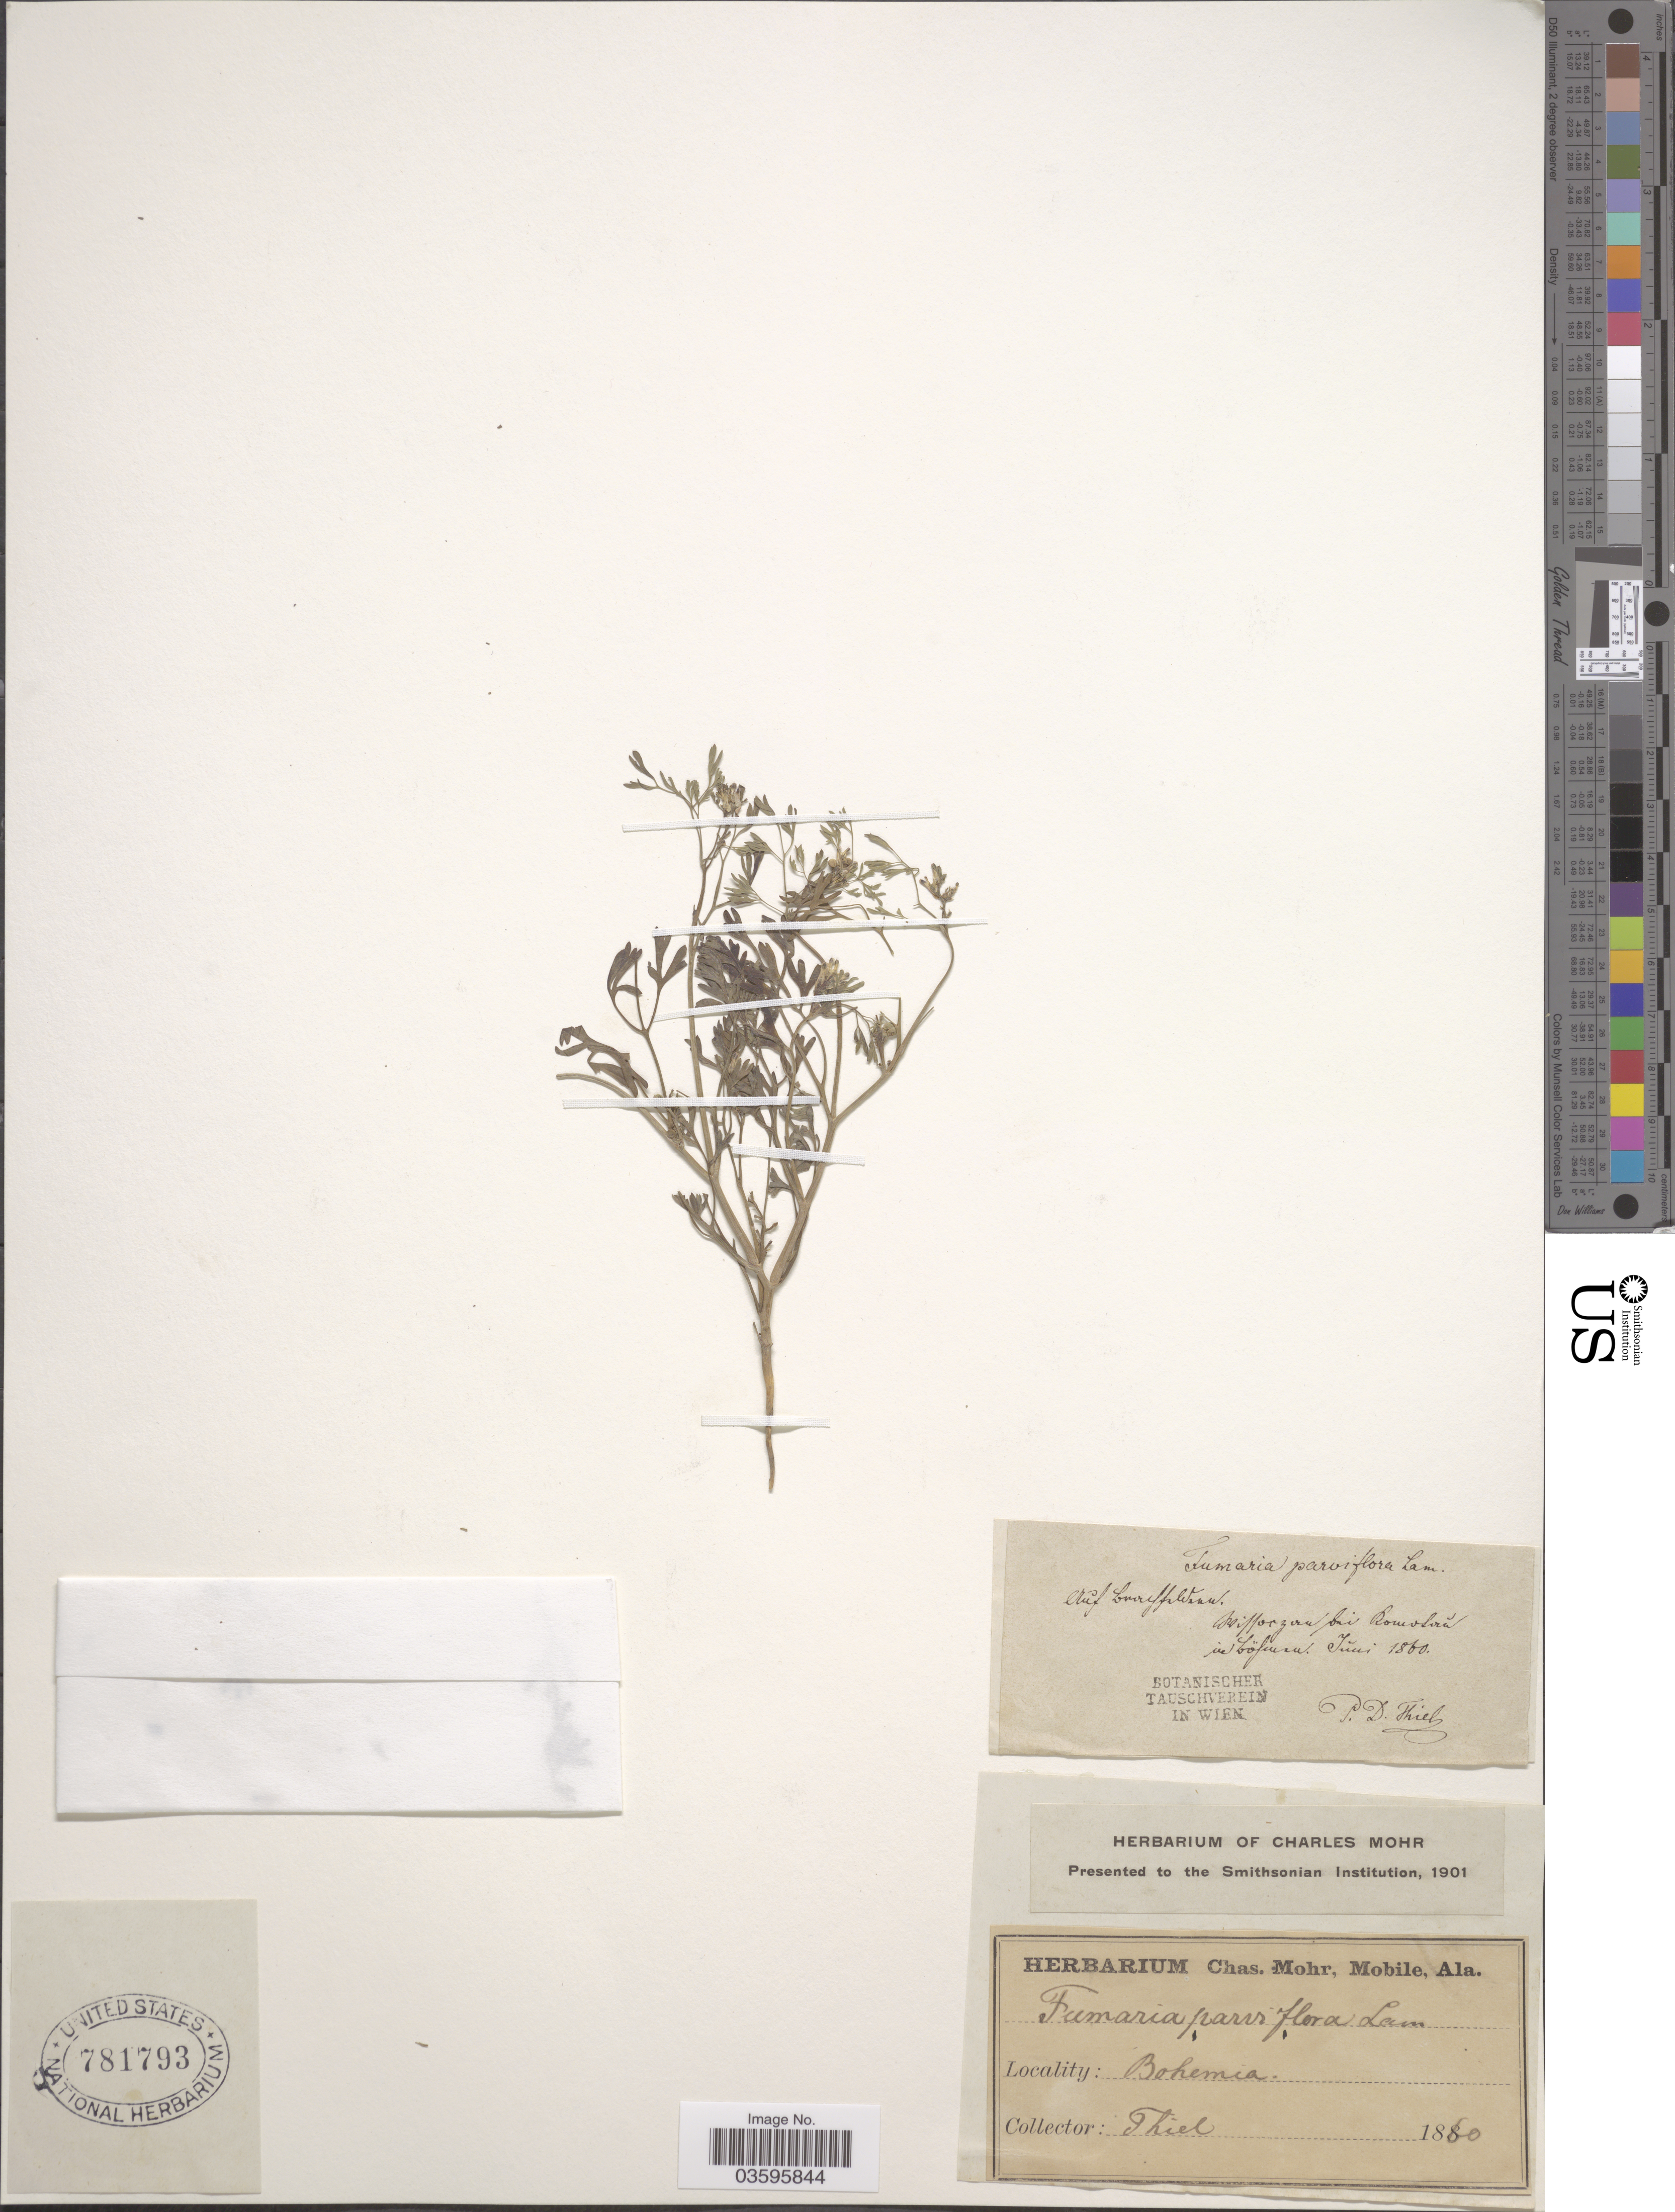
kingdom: Plantae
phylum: Tracheophyta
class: Magnoliopsida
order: Ranunculales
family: Papaveraceae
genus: Fumaria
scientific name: Fumaria parviflora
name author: Lam.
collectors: P. Thiel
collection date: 1860-06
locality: Auf burryffaldzan. [interpreted] Kifforzuruk bei Bomvsora in Tofuru. [interpreted] Bohemia.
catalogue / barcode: US 781793